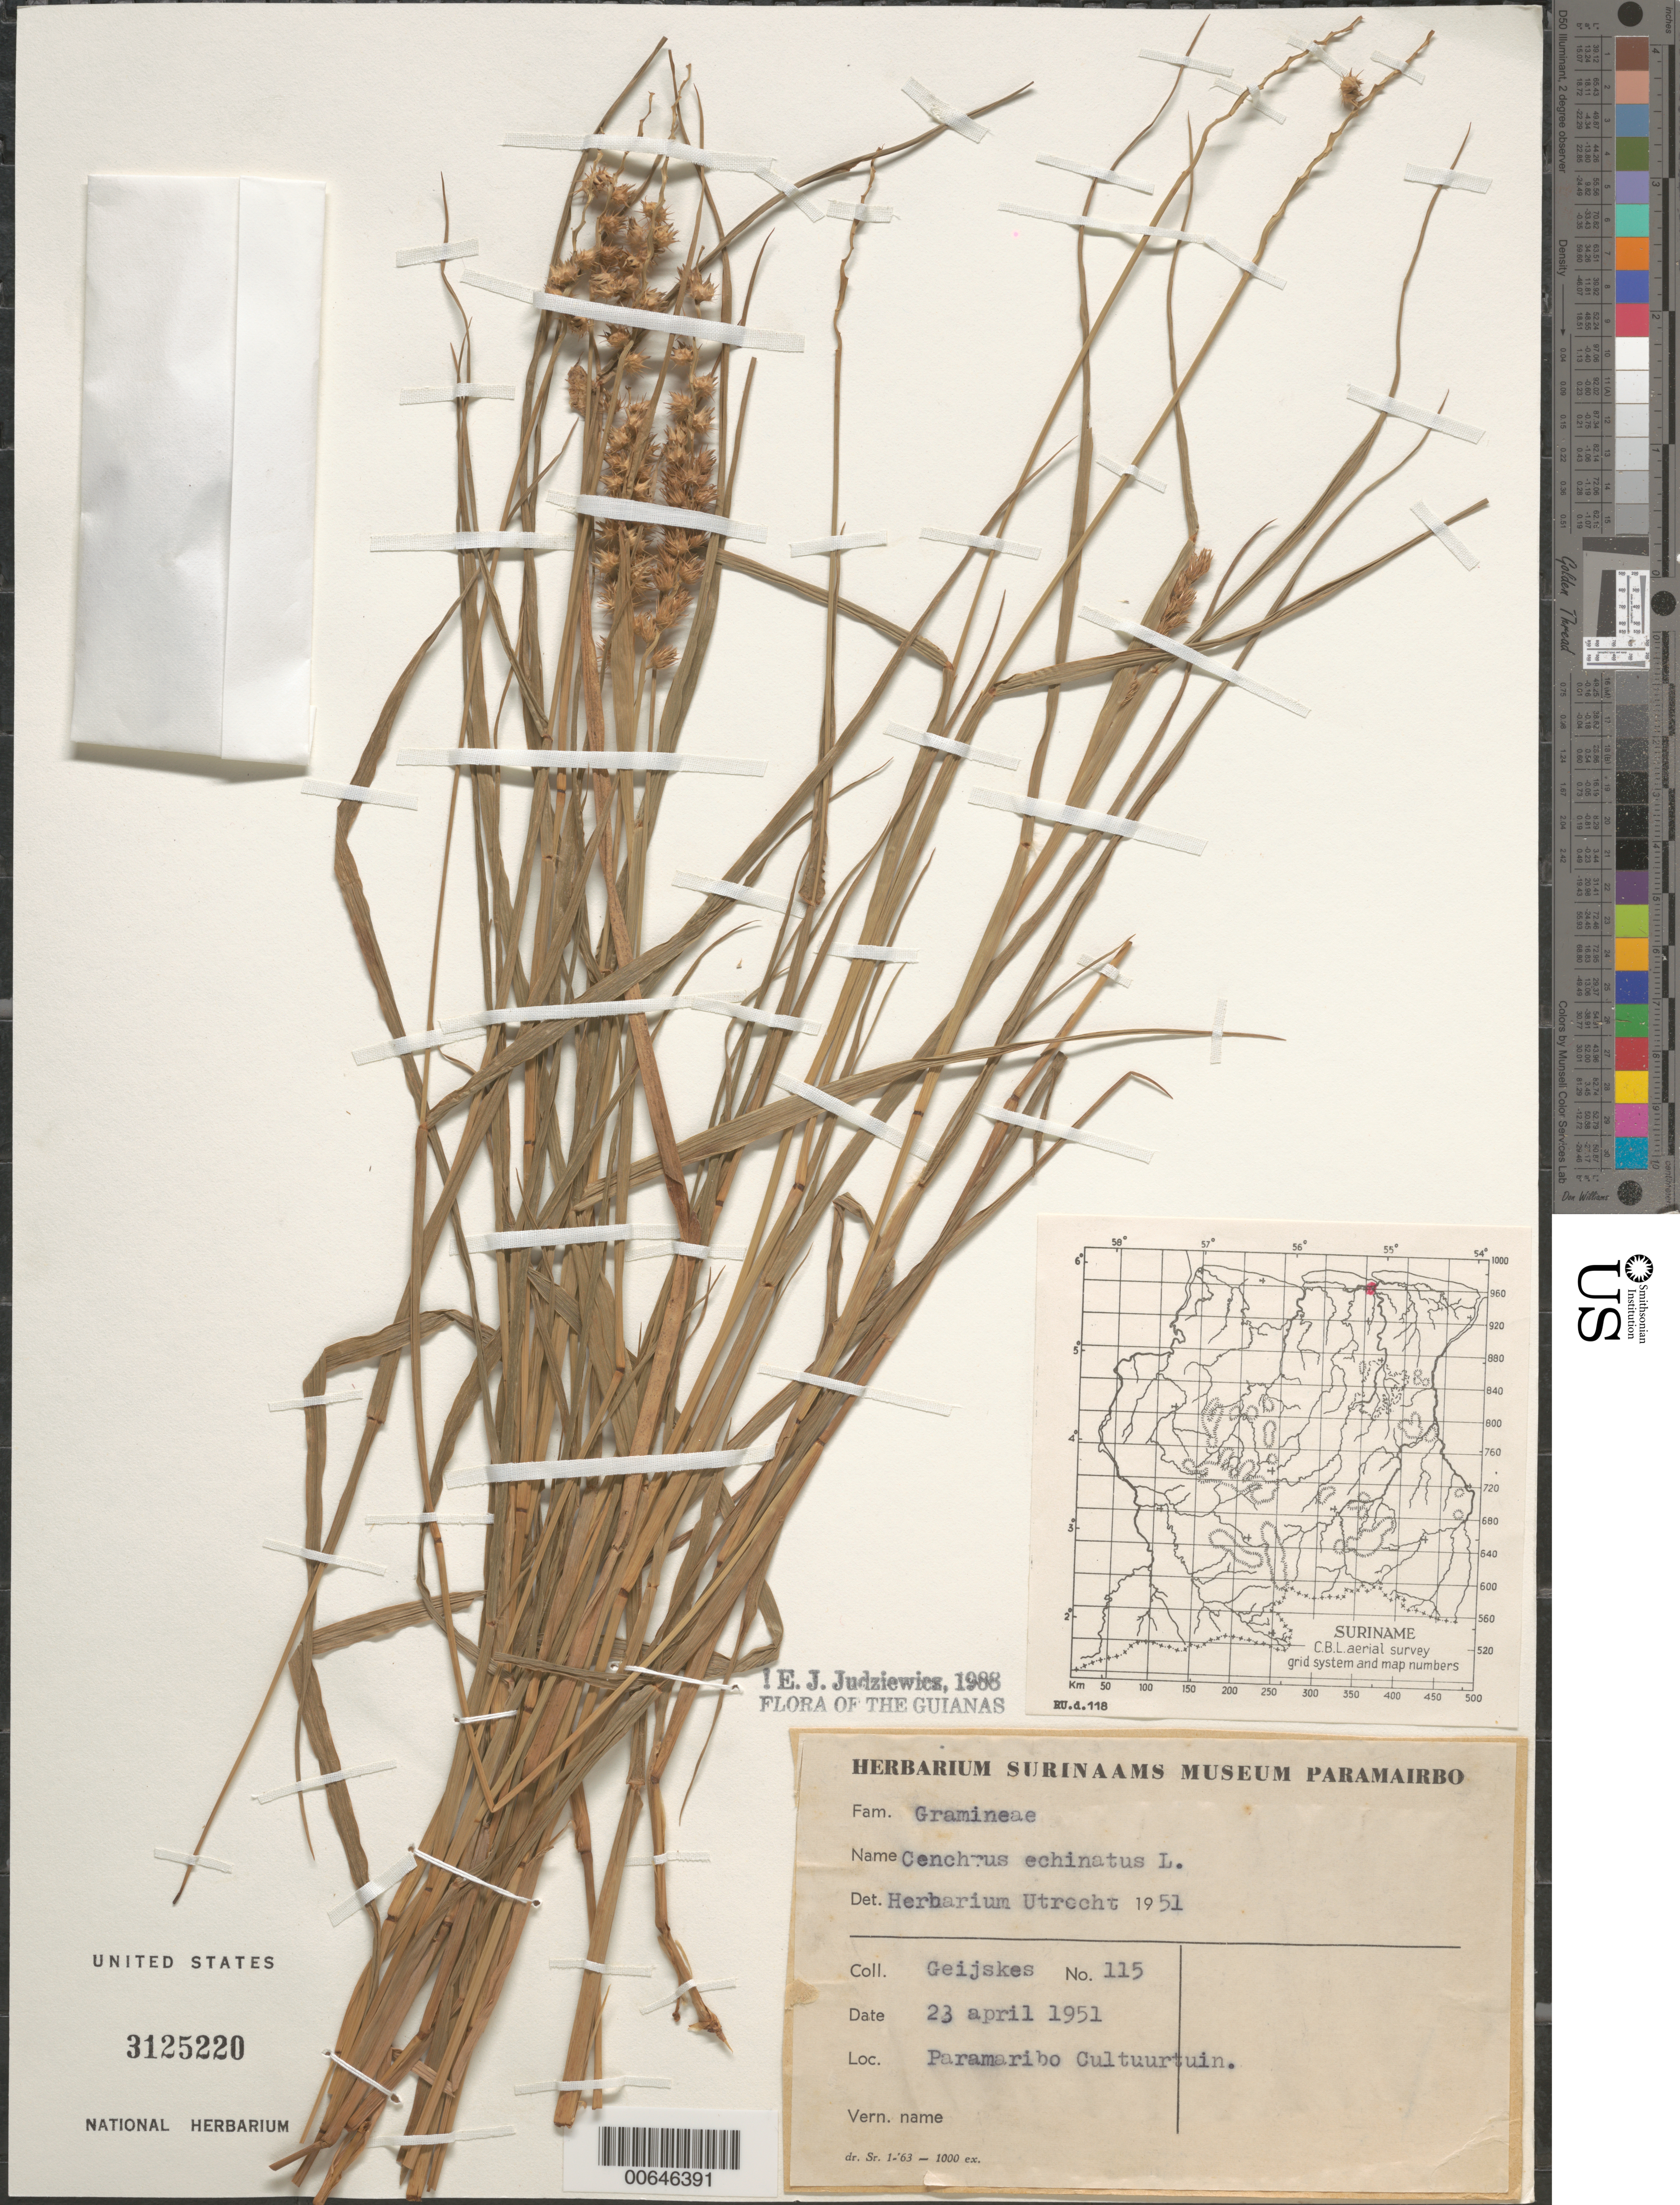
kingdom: Plantae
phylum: Tracheophyta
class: Liliopsida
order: Poales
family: Poaceae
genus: Cenchrus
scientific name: Cenchrus echinatus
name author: L.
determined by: Judziewicz, E. J.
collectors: D. Geijskes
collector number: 115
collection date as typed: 23-Apr-51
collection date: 1951-04-23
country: Suriname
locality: Paramaribo, Cultuurtuin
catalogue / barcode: US 3125220